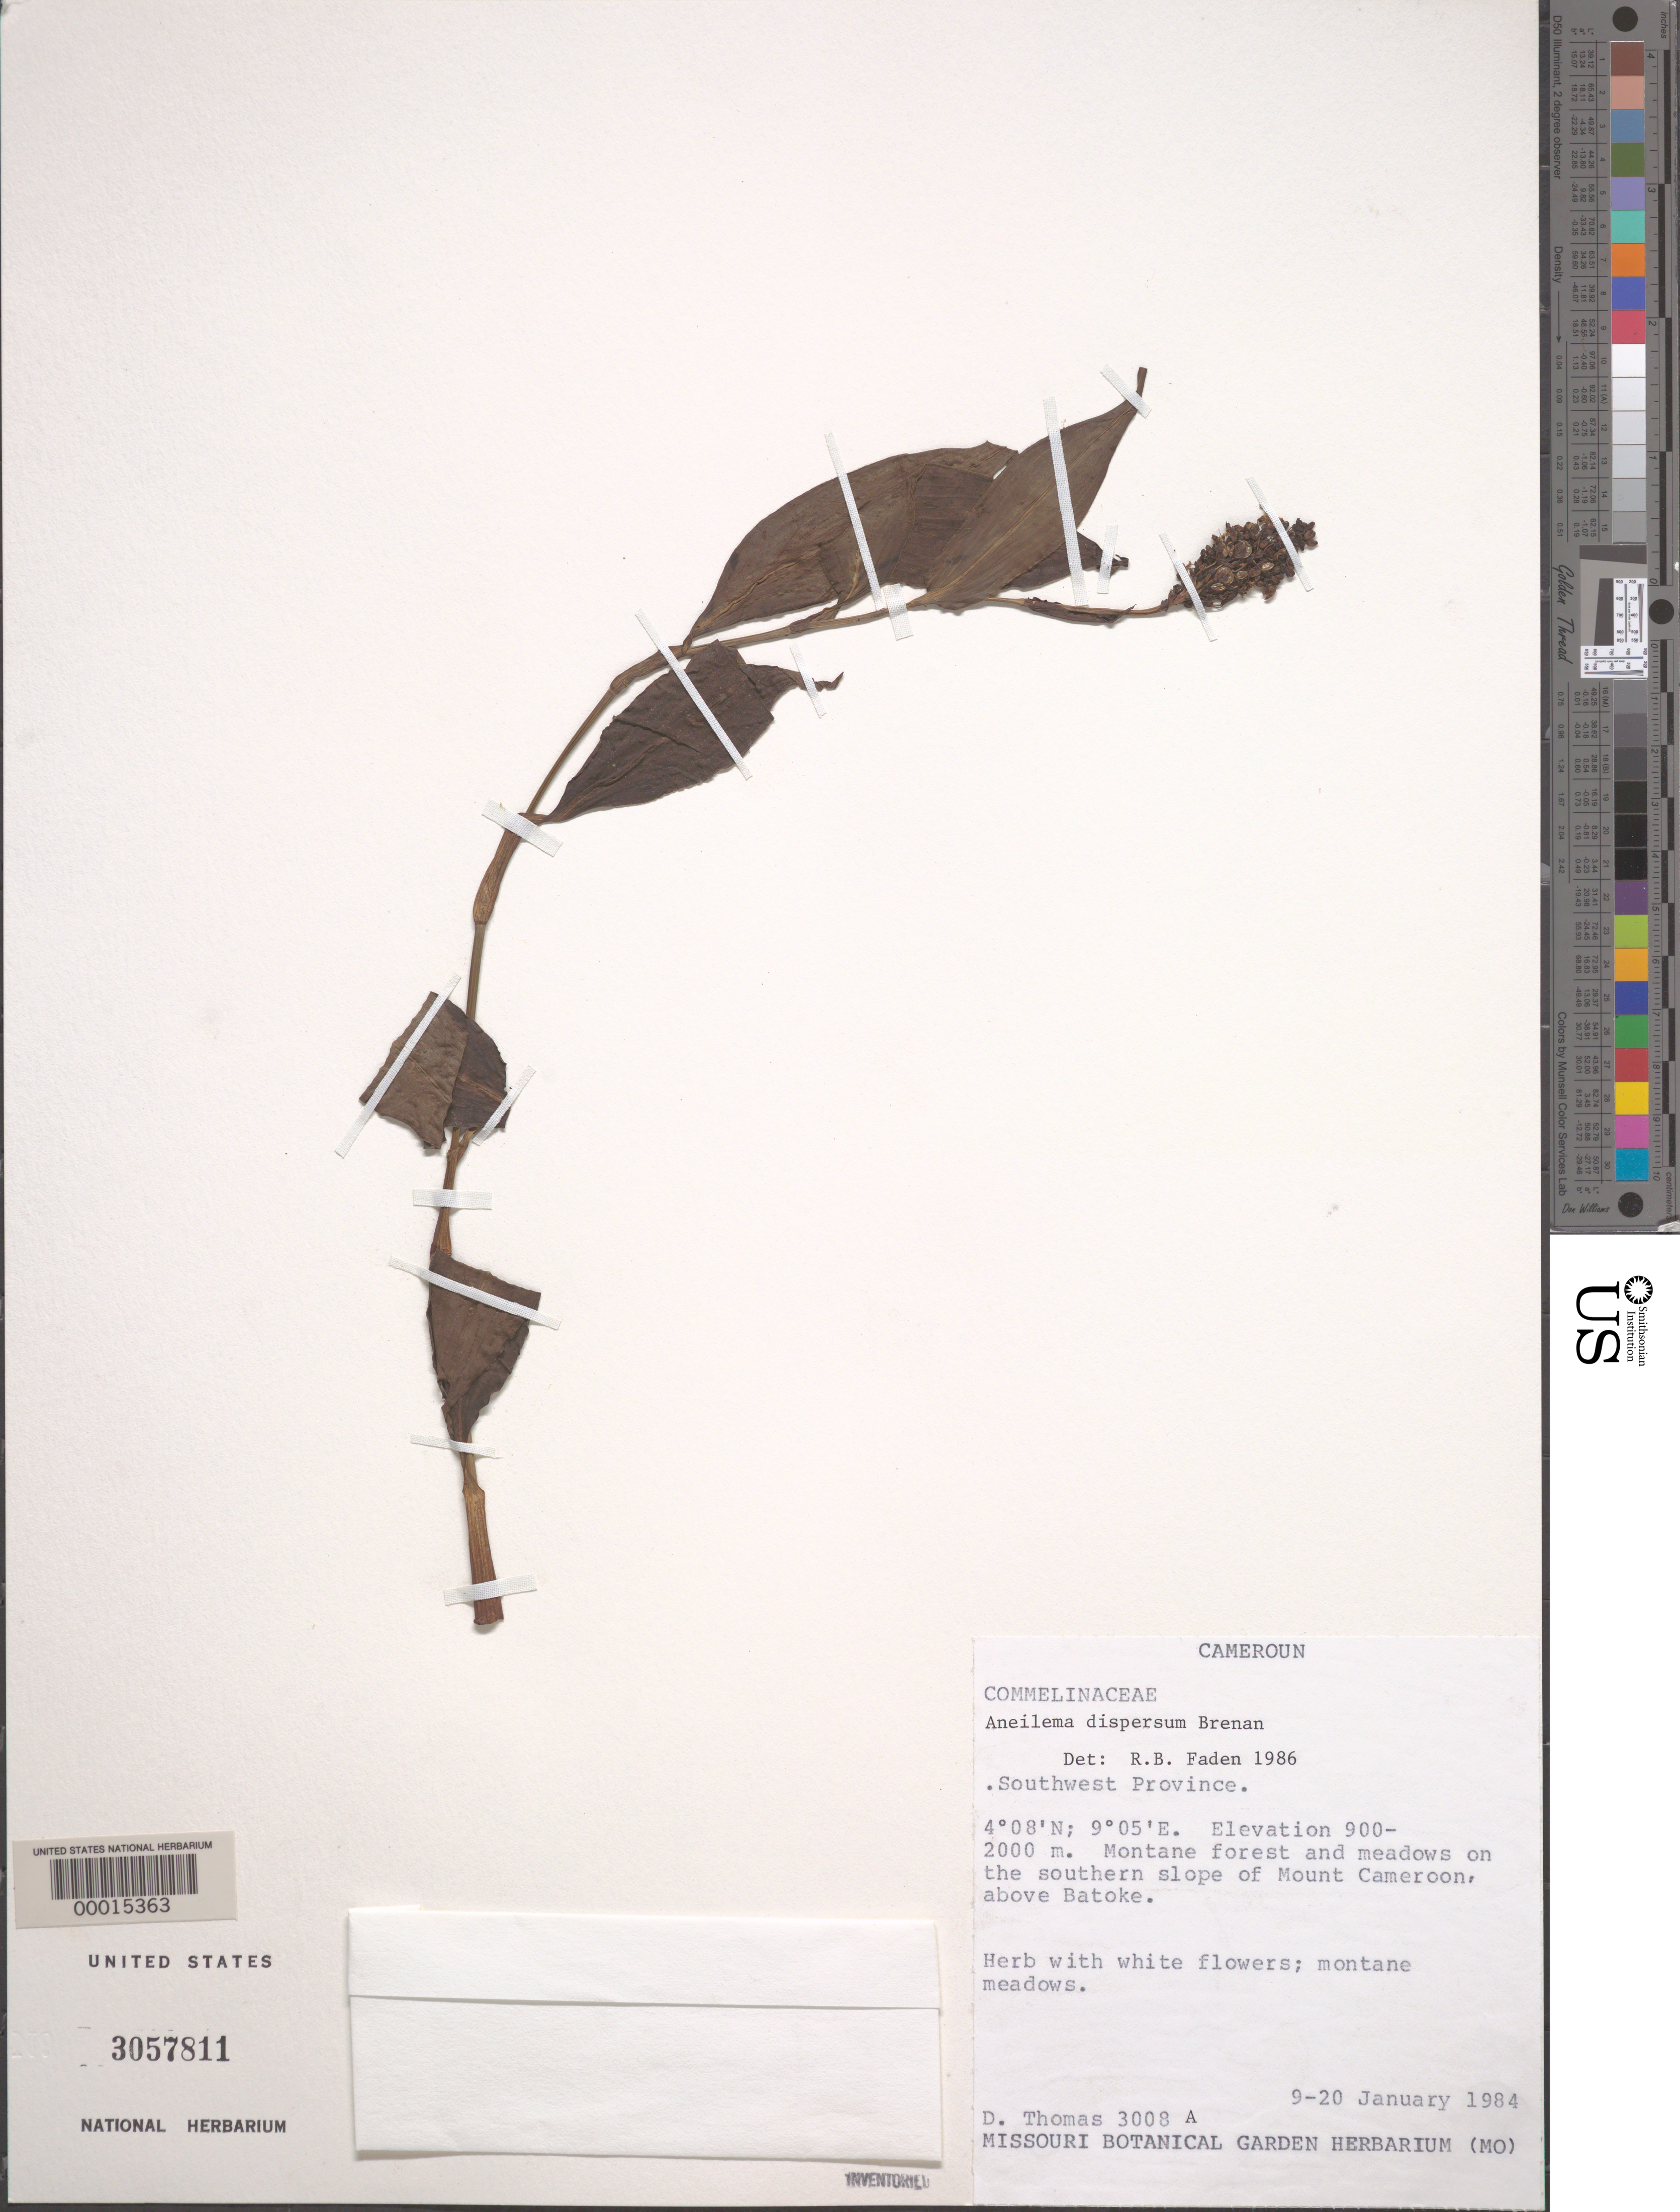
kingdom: Plantae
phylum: Tracheophyta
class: Liliopsida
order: Commelinales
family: Commelinaceae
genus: Aneilema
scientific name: Aneilema dispermum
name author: Brenan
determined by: Faden, Robert B., (US), Smithsonian Institution - National Museum of Natural History (UNITED STATES)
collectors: D. Thomas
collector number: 30084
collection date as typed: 09 Jan 1984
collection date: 1984-01-09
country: Cameroon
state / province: Sud-Ouest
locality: Mt. cameroon, above batoke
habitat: Southern slope, montane meadows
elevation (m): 900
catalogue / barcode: US 3057811